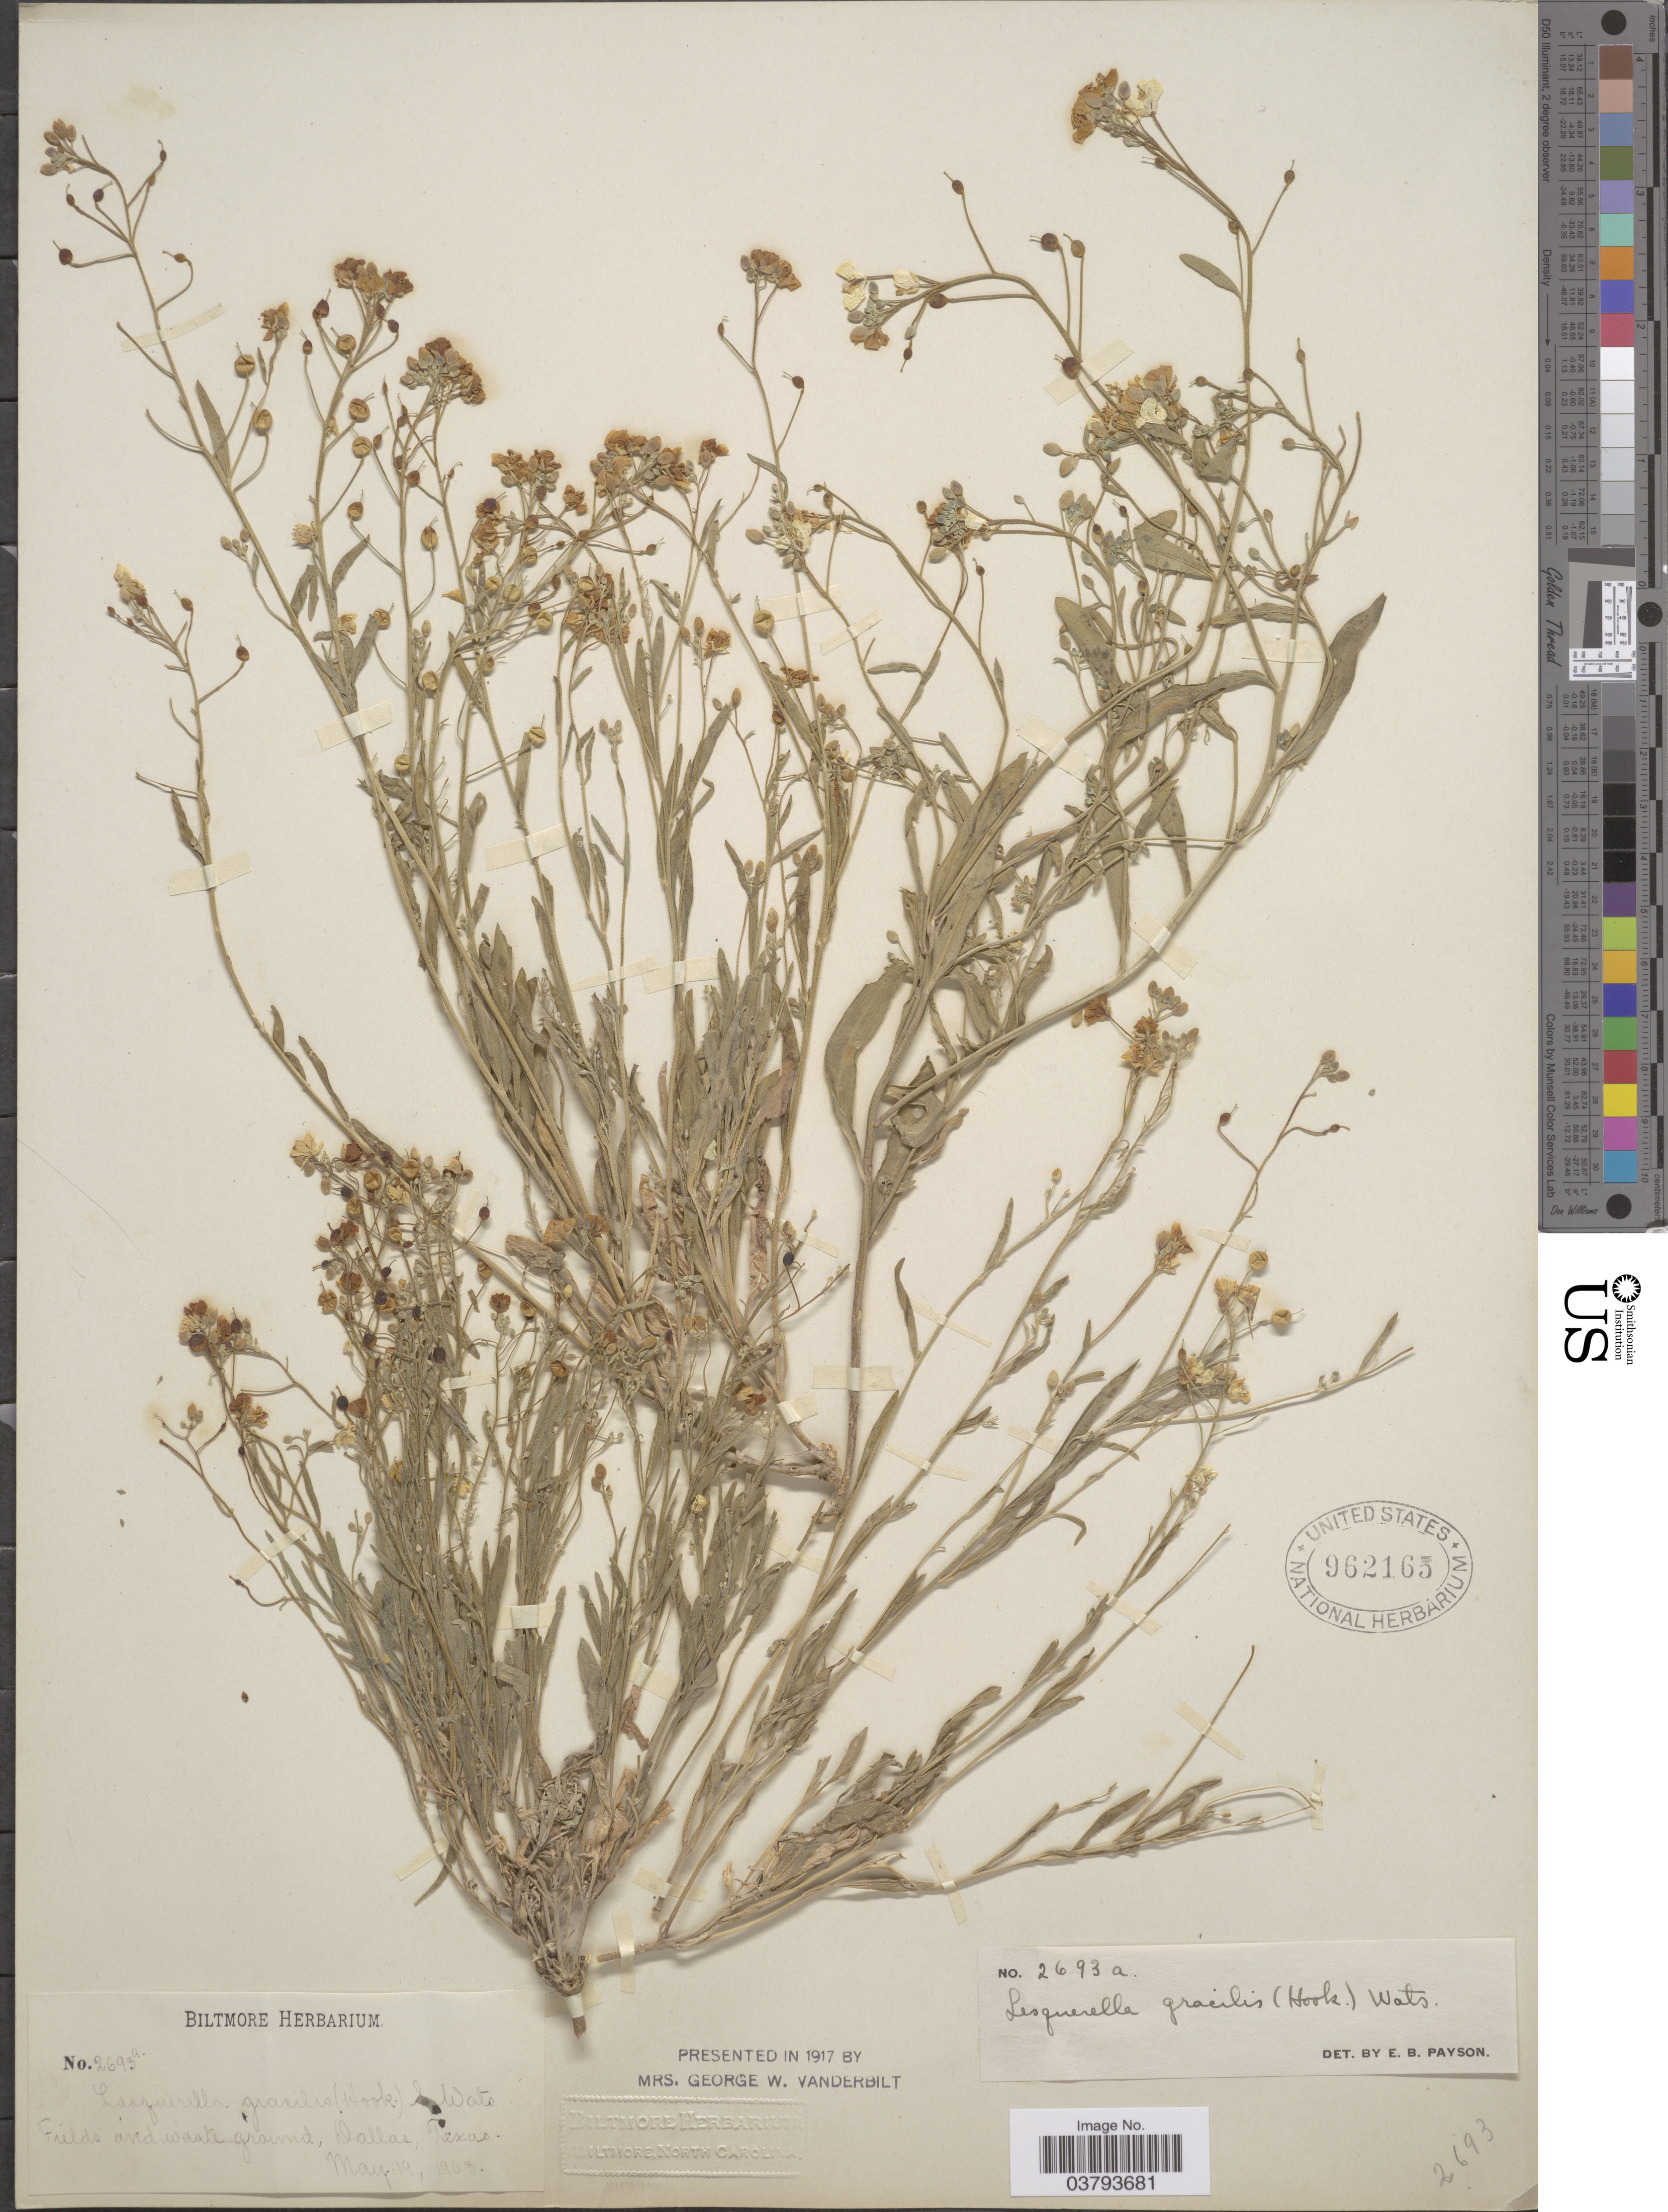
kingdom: Plantae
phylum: Tracheophyta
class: Magnoliopsida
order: Brassicales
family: Brassicaceae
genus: Lesquerella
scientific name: Lesquerella gracilis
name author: (Hook.) S. Watson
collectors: ex herb. Biltmore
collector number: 2693a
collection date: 1963-05-19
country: United States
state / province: Texas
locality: Fields and waste ground, Dallas.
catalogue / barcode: US 962165